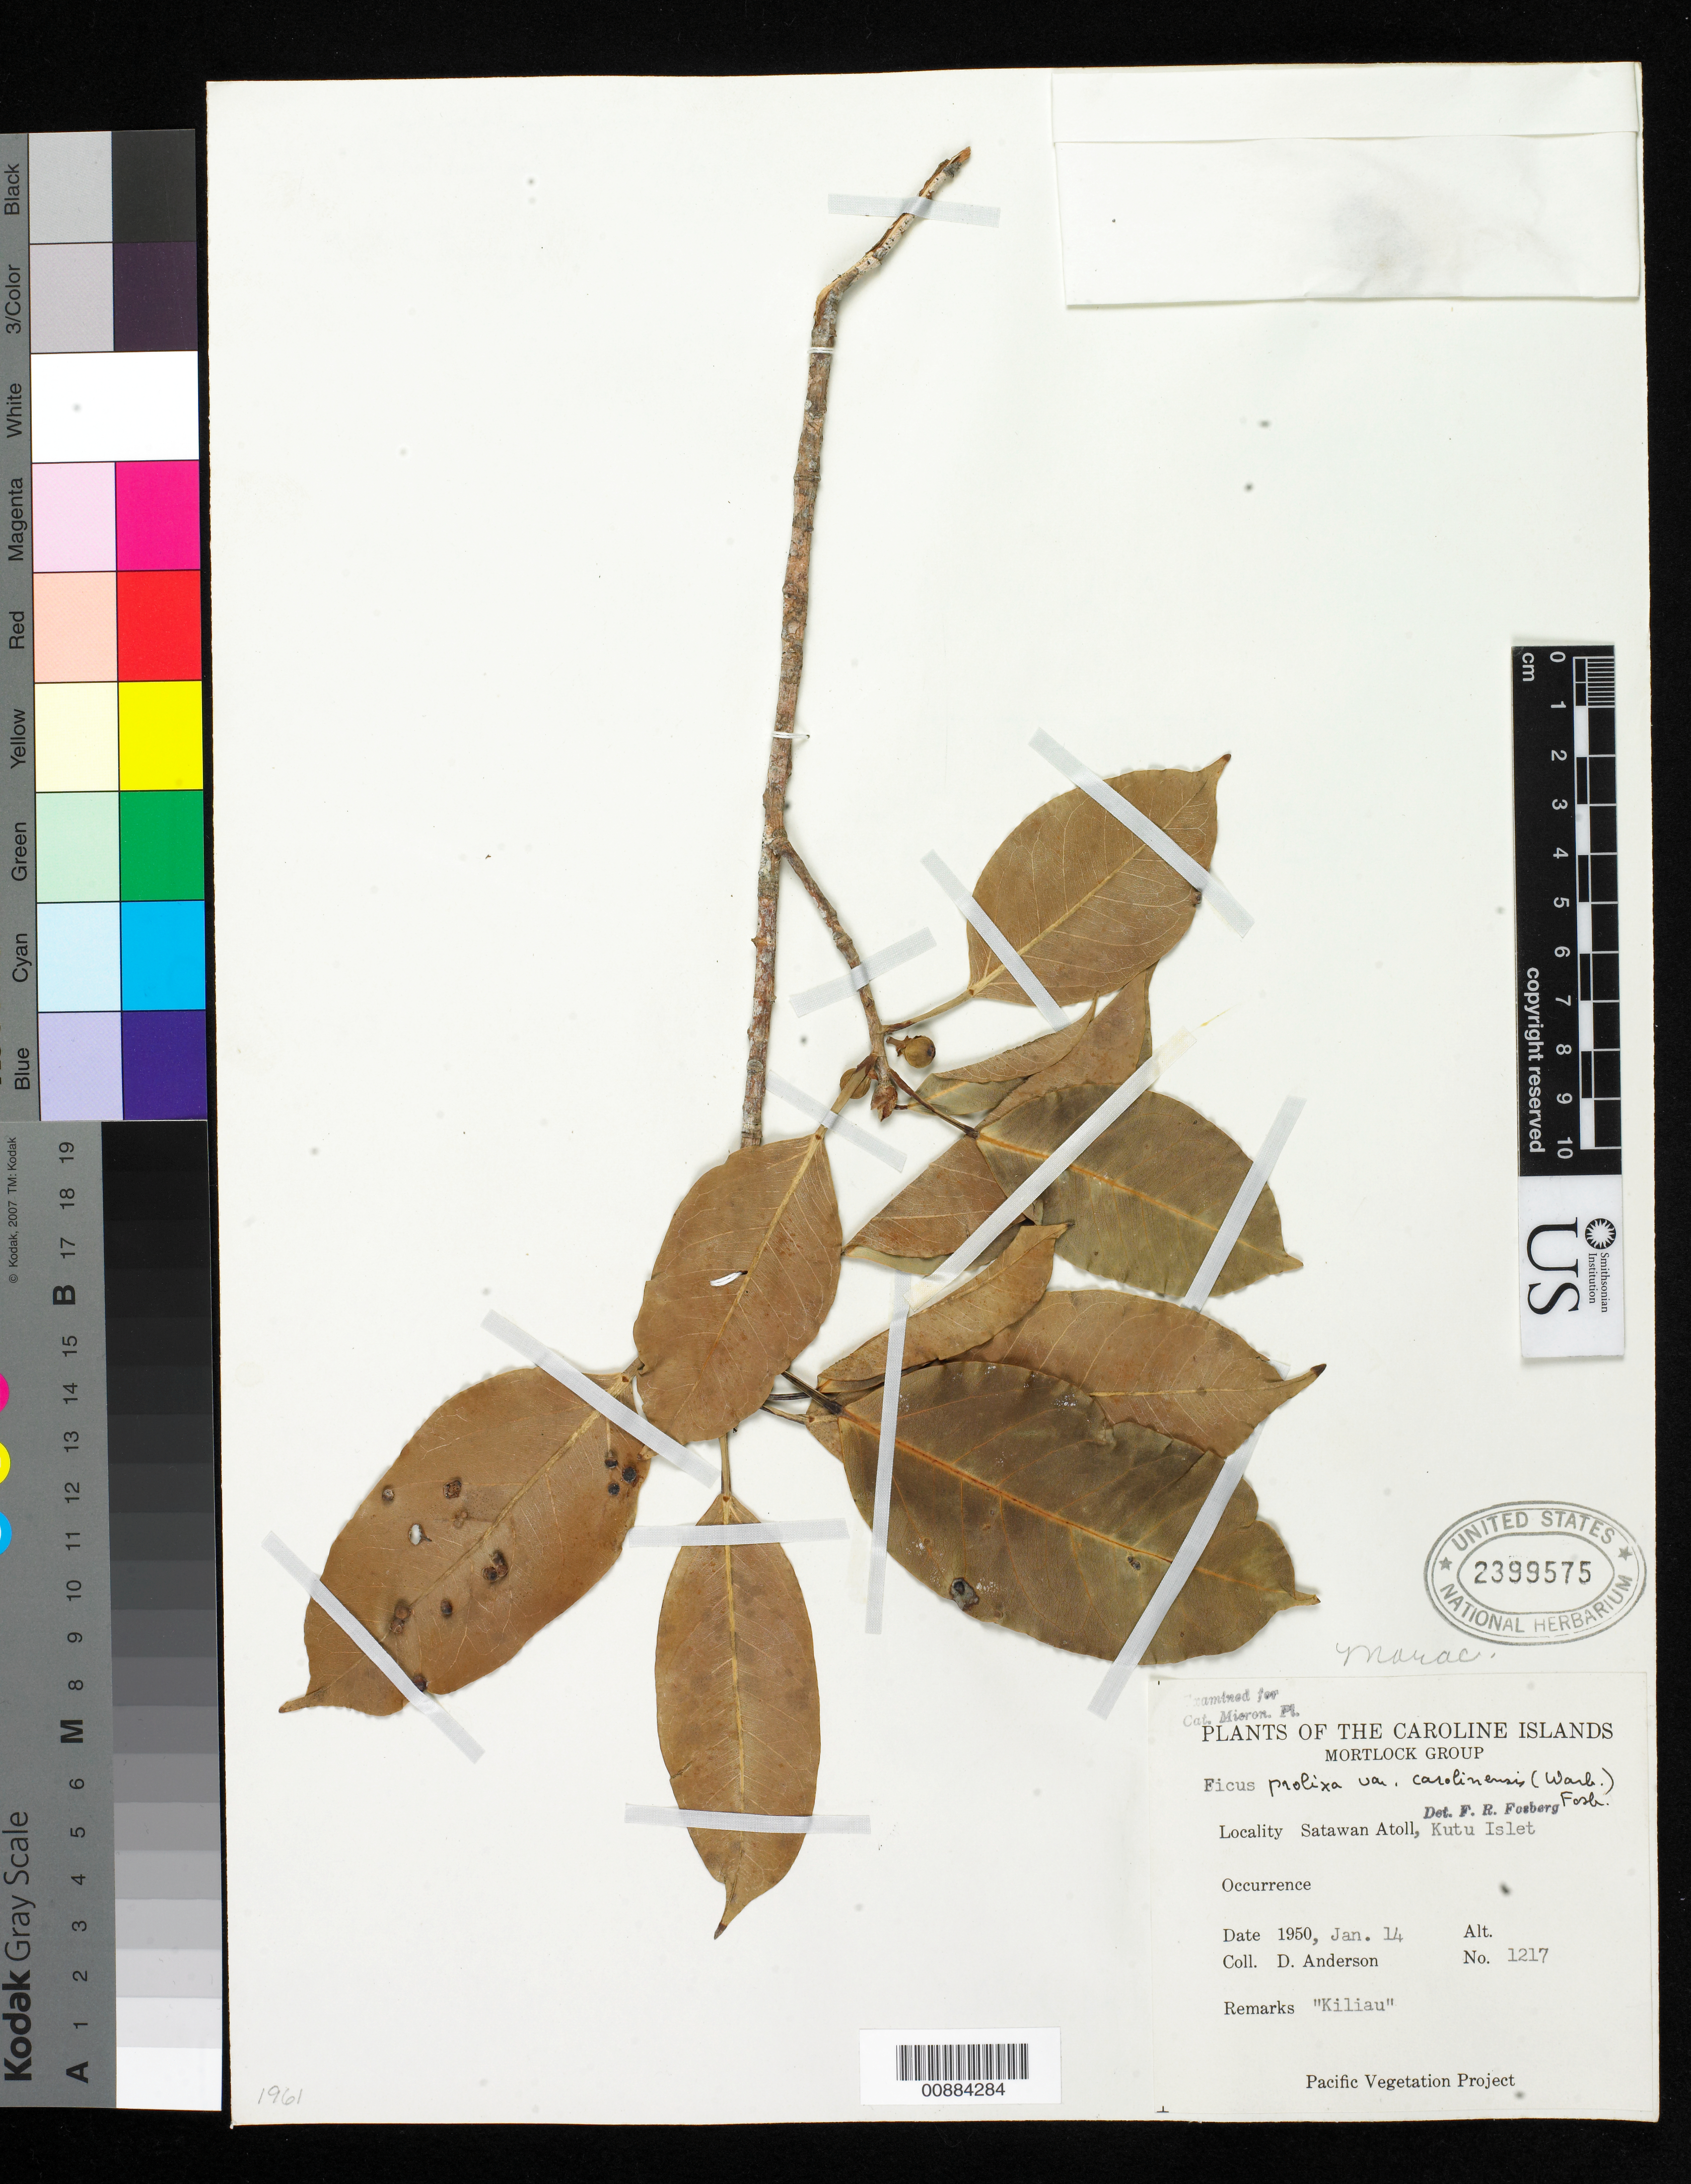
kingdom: Plantae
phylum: Tracheophyta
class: Magnoliopsida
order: Rosales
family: Moraceae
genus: Ficus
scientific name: Ficus prolixa var. carolinensis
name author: (Warb.) Fosberg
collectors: D. Anderson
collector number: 1217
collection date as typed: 14 Jan 1950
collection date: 1950-01-14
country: Micronesia, Federated States of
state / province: Truk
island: Satawan Atoll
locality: Kutu Islet.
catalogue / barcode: US 2399575